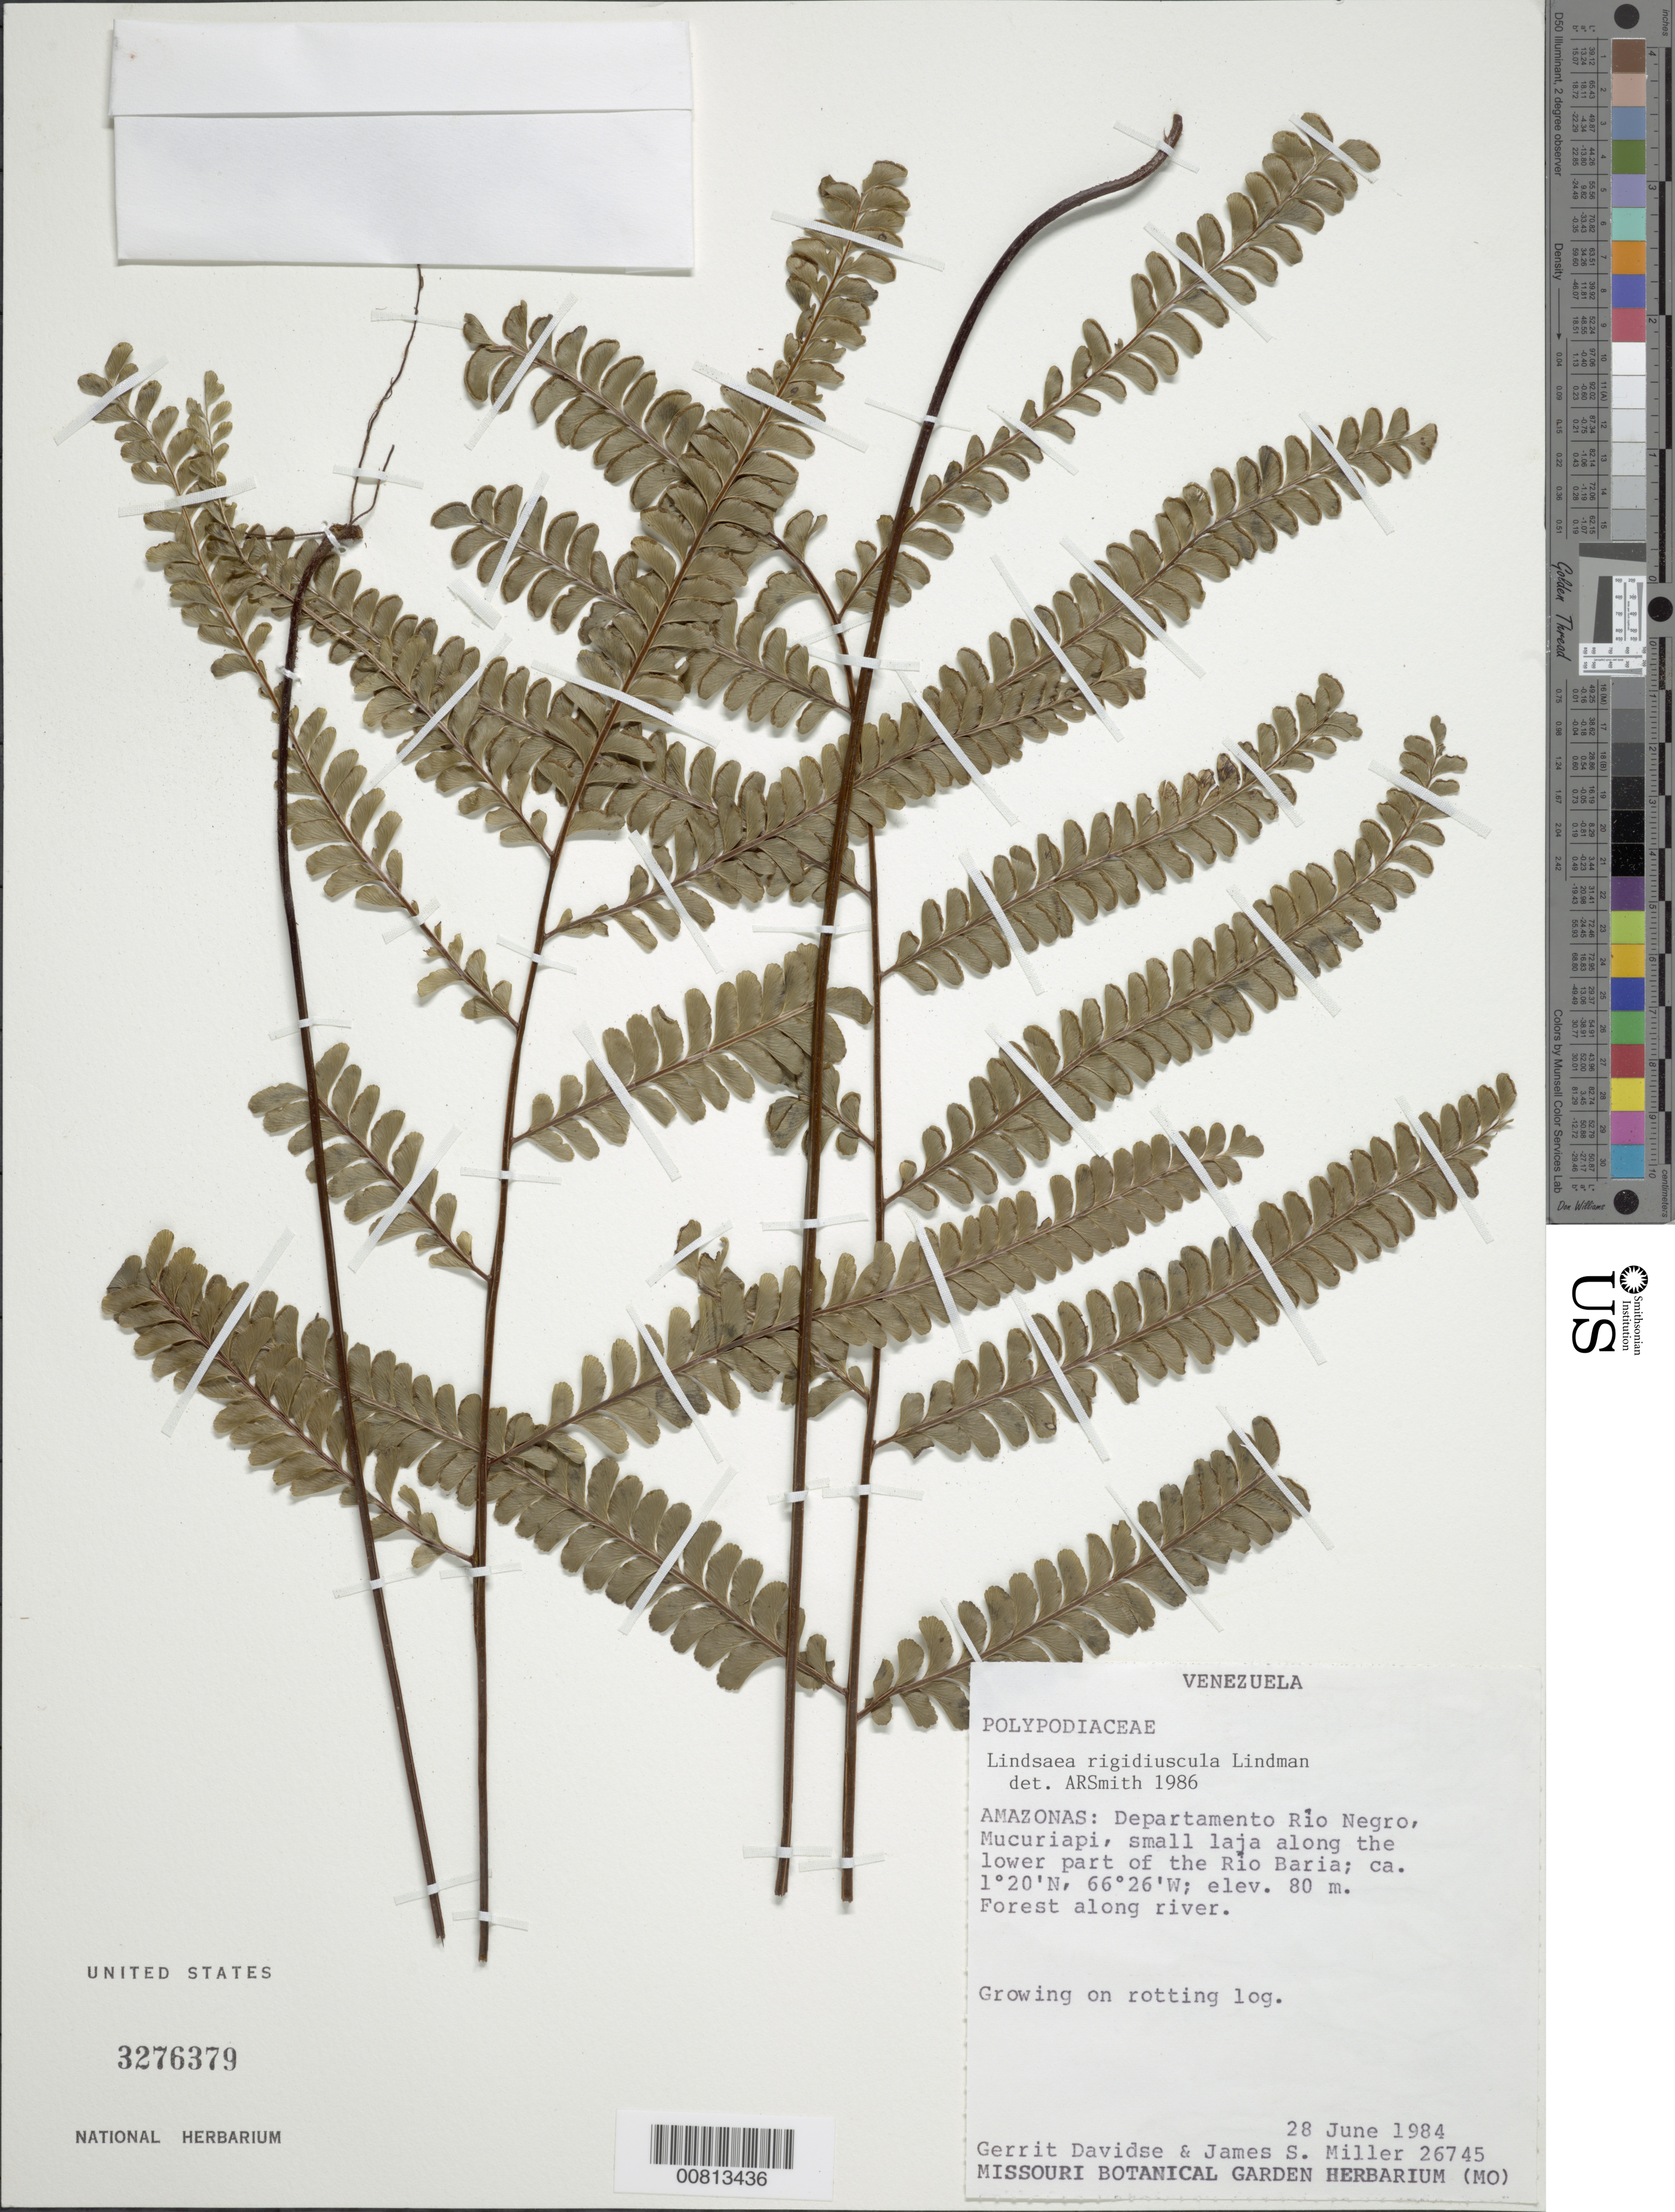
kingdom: Plantae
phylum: Tracheophyta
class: Polypodiopsida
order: Polypodiales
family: Lindsaeaceae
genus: Lindsaea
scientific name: Lindsaea rigidiuscula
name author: Lindm.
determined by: Smith, Alan R., (UC)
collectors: G. Davidse & J. S. Miller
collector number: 26745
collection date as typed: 28-Jun-84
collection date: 1984-06-28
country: Venezuela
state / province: Amazonas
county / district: Río Negro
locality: Mucuriapi, lower part of Río Baria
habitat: Small laja along the lower part of Rio Baria; forest along river; growing on rotting log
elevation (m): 80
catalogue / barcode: US 3276379